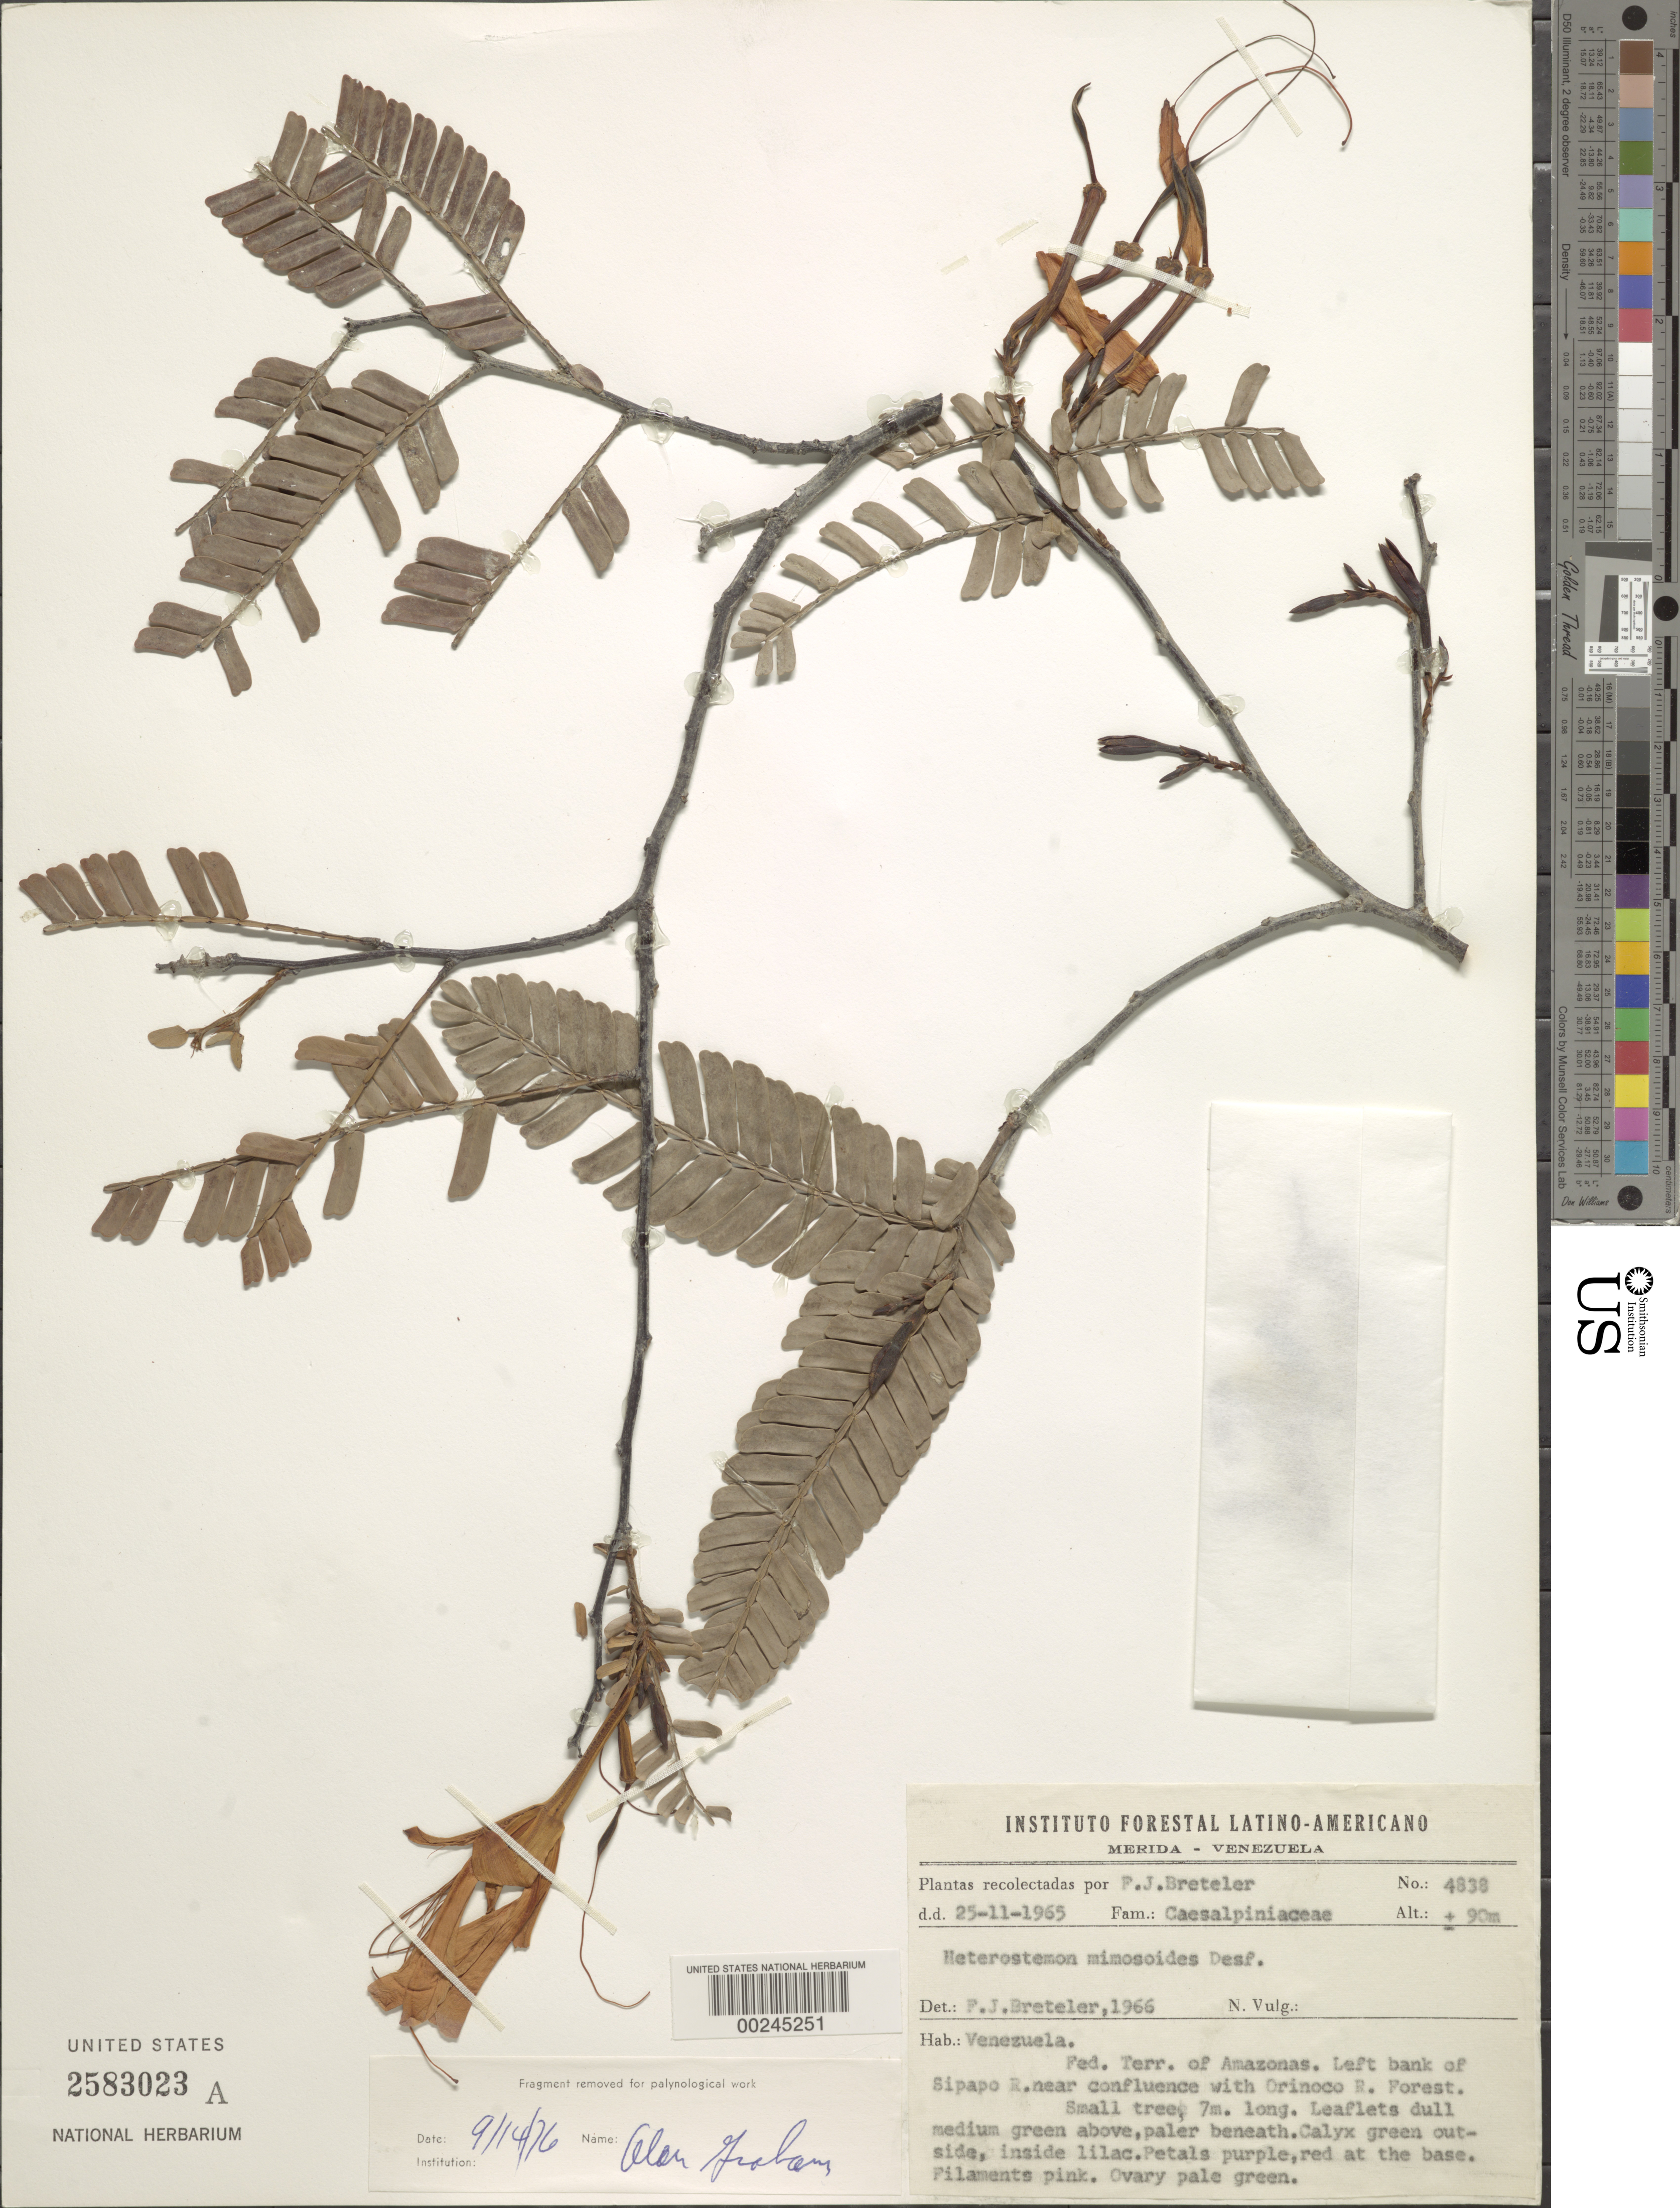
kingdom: Plantae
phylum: Tracheophyta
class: Magnoliopsida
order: Fabales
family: Fabaceae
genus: Heterostemon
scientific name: Heterostemon mimosoides var. mimosoides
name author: Desf.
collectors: F. J. Breteler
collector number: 4838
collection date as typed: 25 Nov 1965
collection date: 1965-11-25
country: Venezuela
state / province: Amazonas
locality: Left bank of sipapo river near confluence with orinoco river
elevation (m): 90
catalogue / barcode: US 2583023A